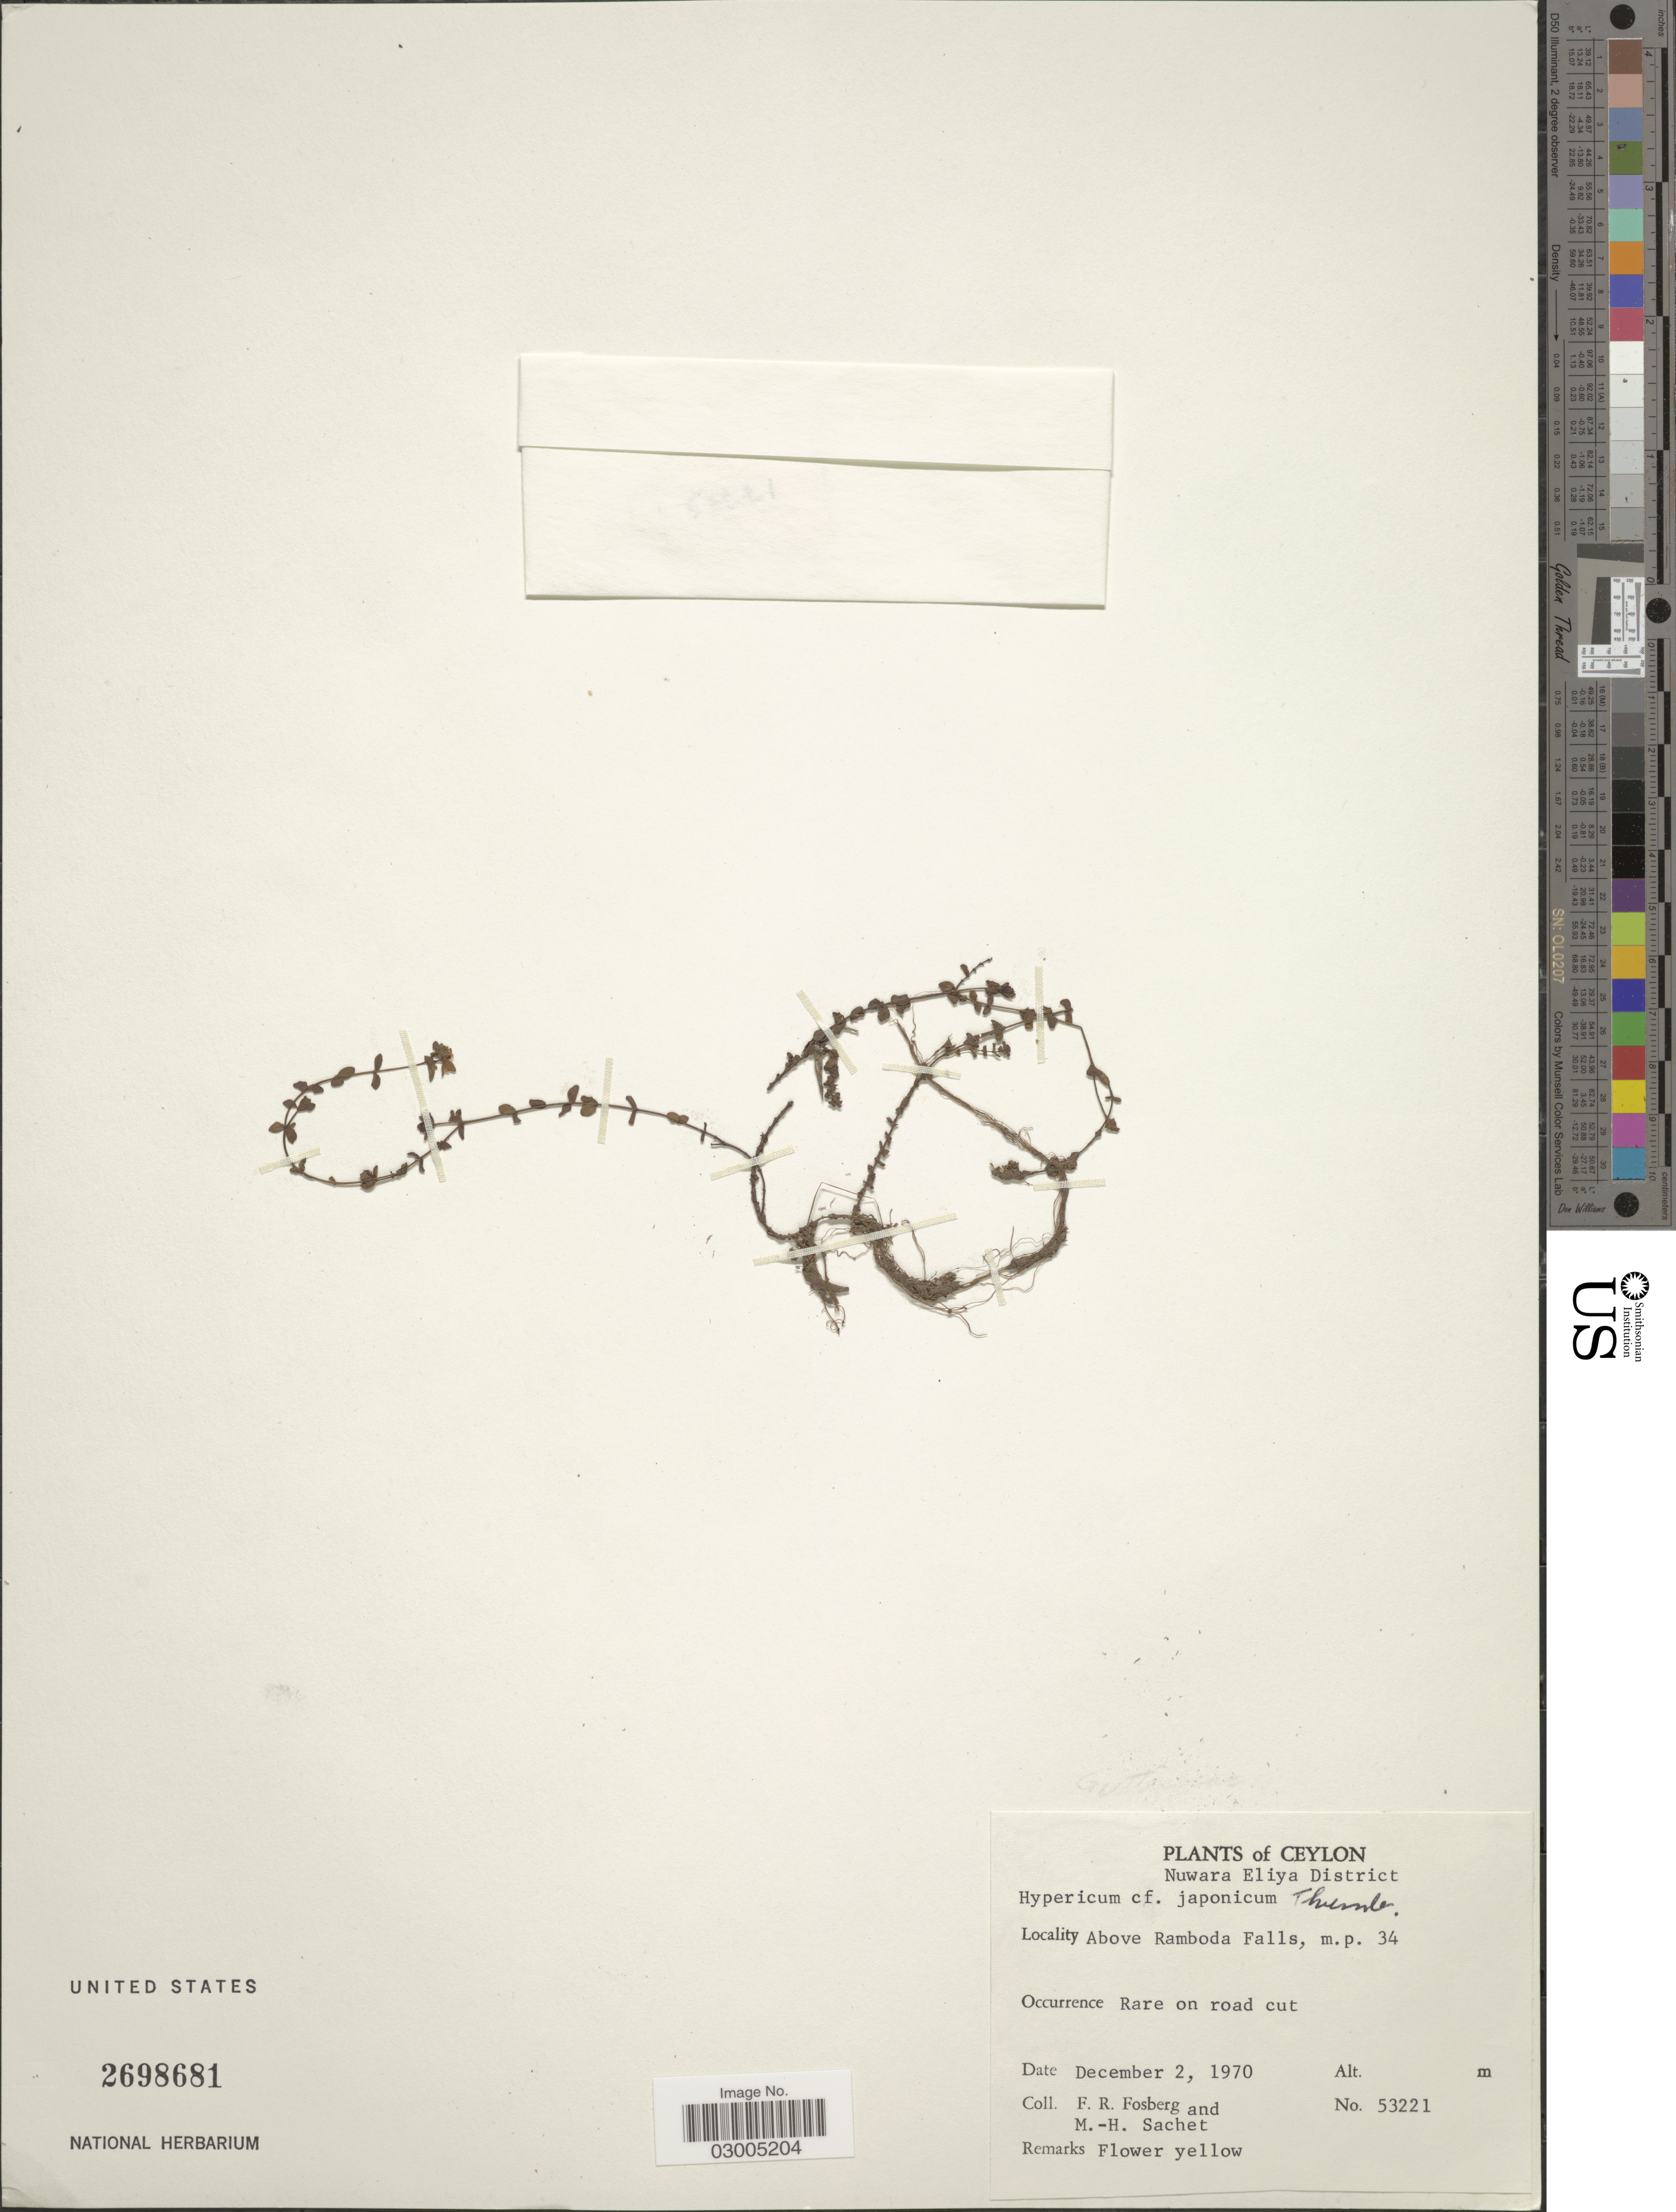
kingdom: Plantae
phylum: Tracheophyta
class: Magnoliopsida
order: Malpighiales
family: Hypericaceae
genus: Hypericum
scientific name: Hypericum japonicum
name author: Thunb.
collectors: F. R. Fosberg & M.-H. Sachet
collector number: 53221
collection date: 1970-12-02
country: Sri Lanka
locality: Ceylon. Nuwara Eliya District. Above Ramboda Falls, m.p. 34.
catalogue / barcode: US 2698681